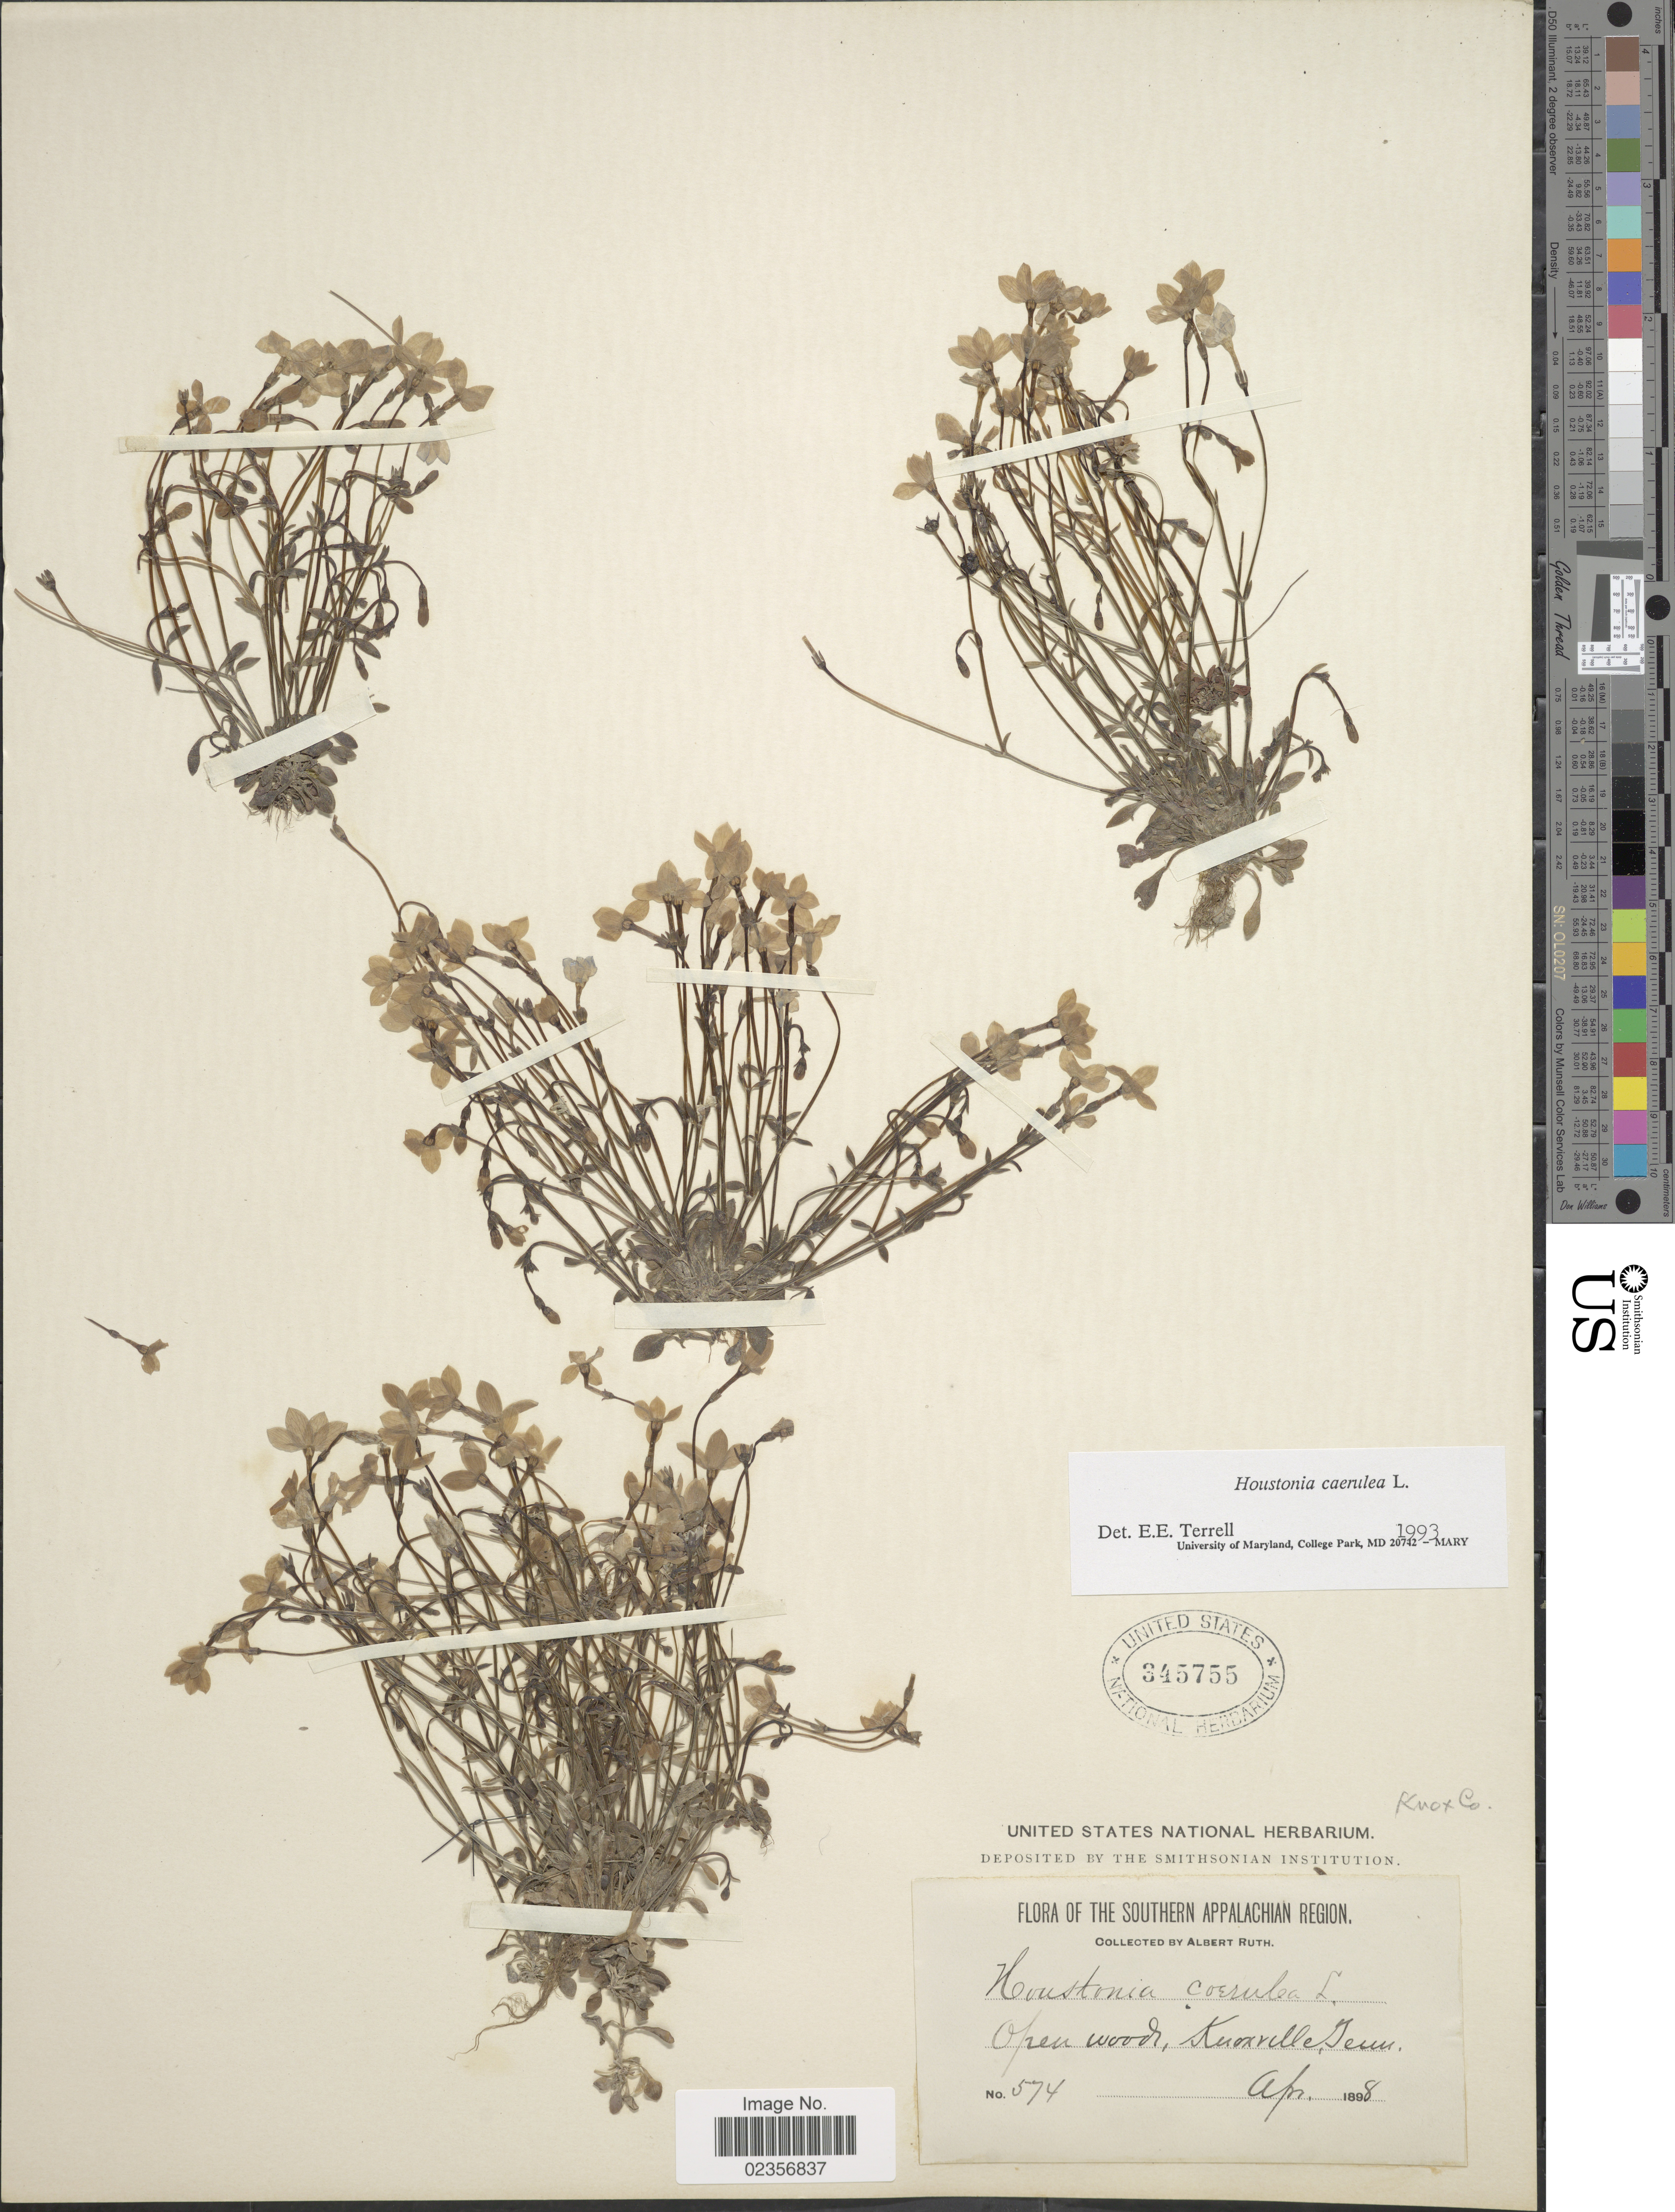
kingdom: Plantae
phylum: Tracheophyta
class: Magnoliopsida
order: Gentianales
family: Rubiaceae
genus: Houstonia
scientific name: Houstonia caerulea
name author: L.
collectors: A. Ruth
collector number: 574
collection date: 1898-04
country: United States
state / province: Tennessee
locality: Southern Appalachian Region. Knoxville, Knox Co.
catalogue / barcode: US 345755